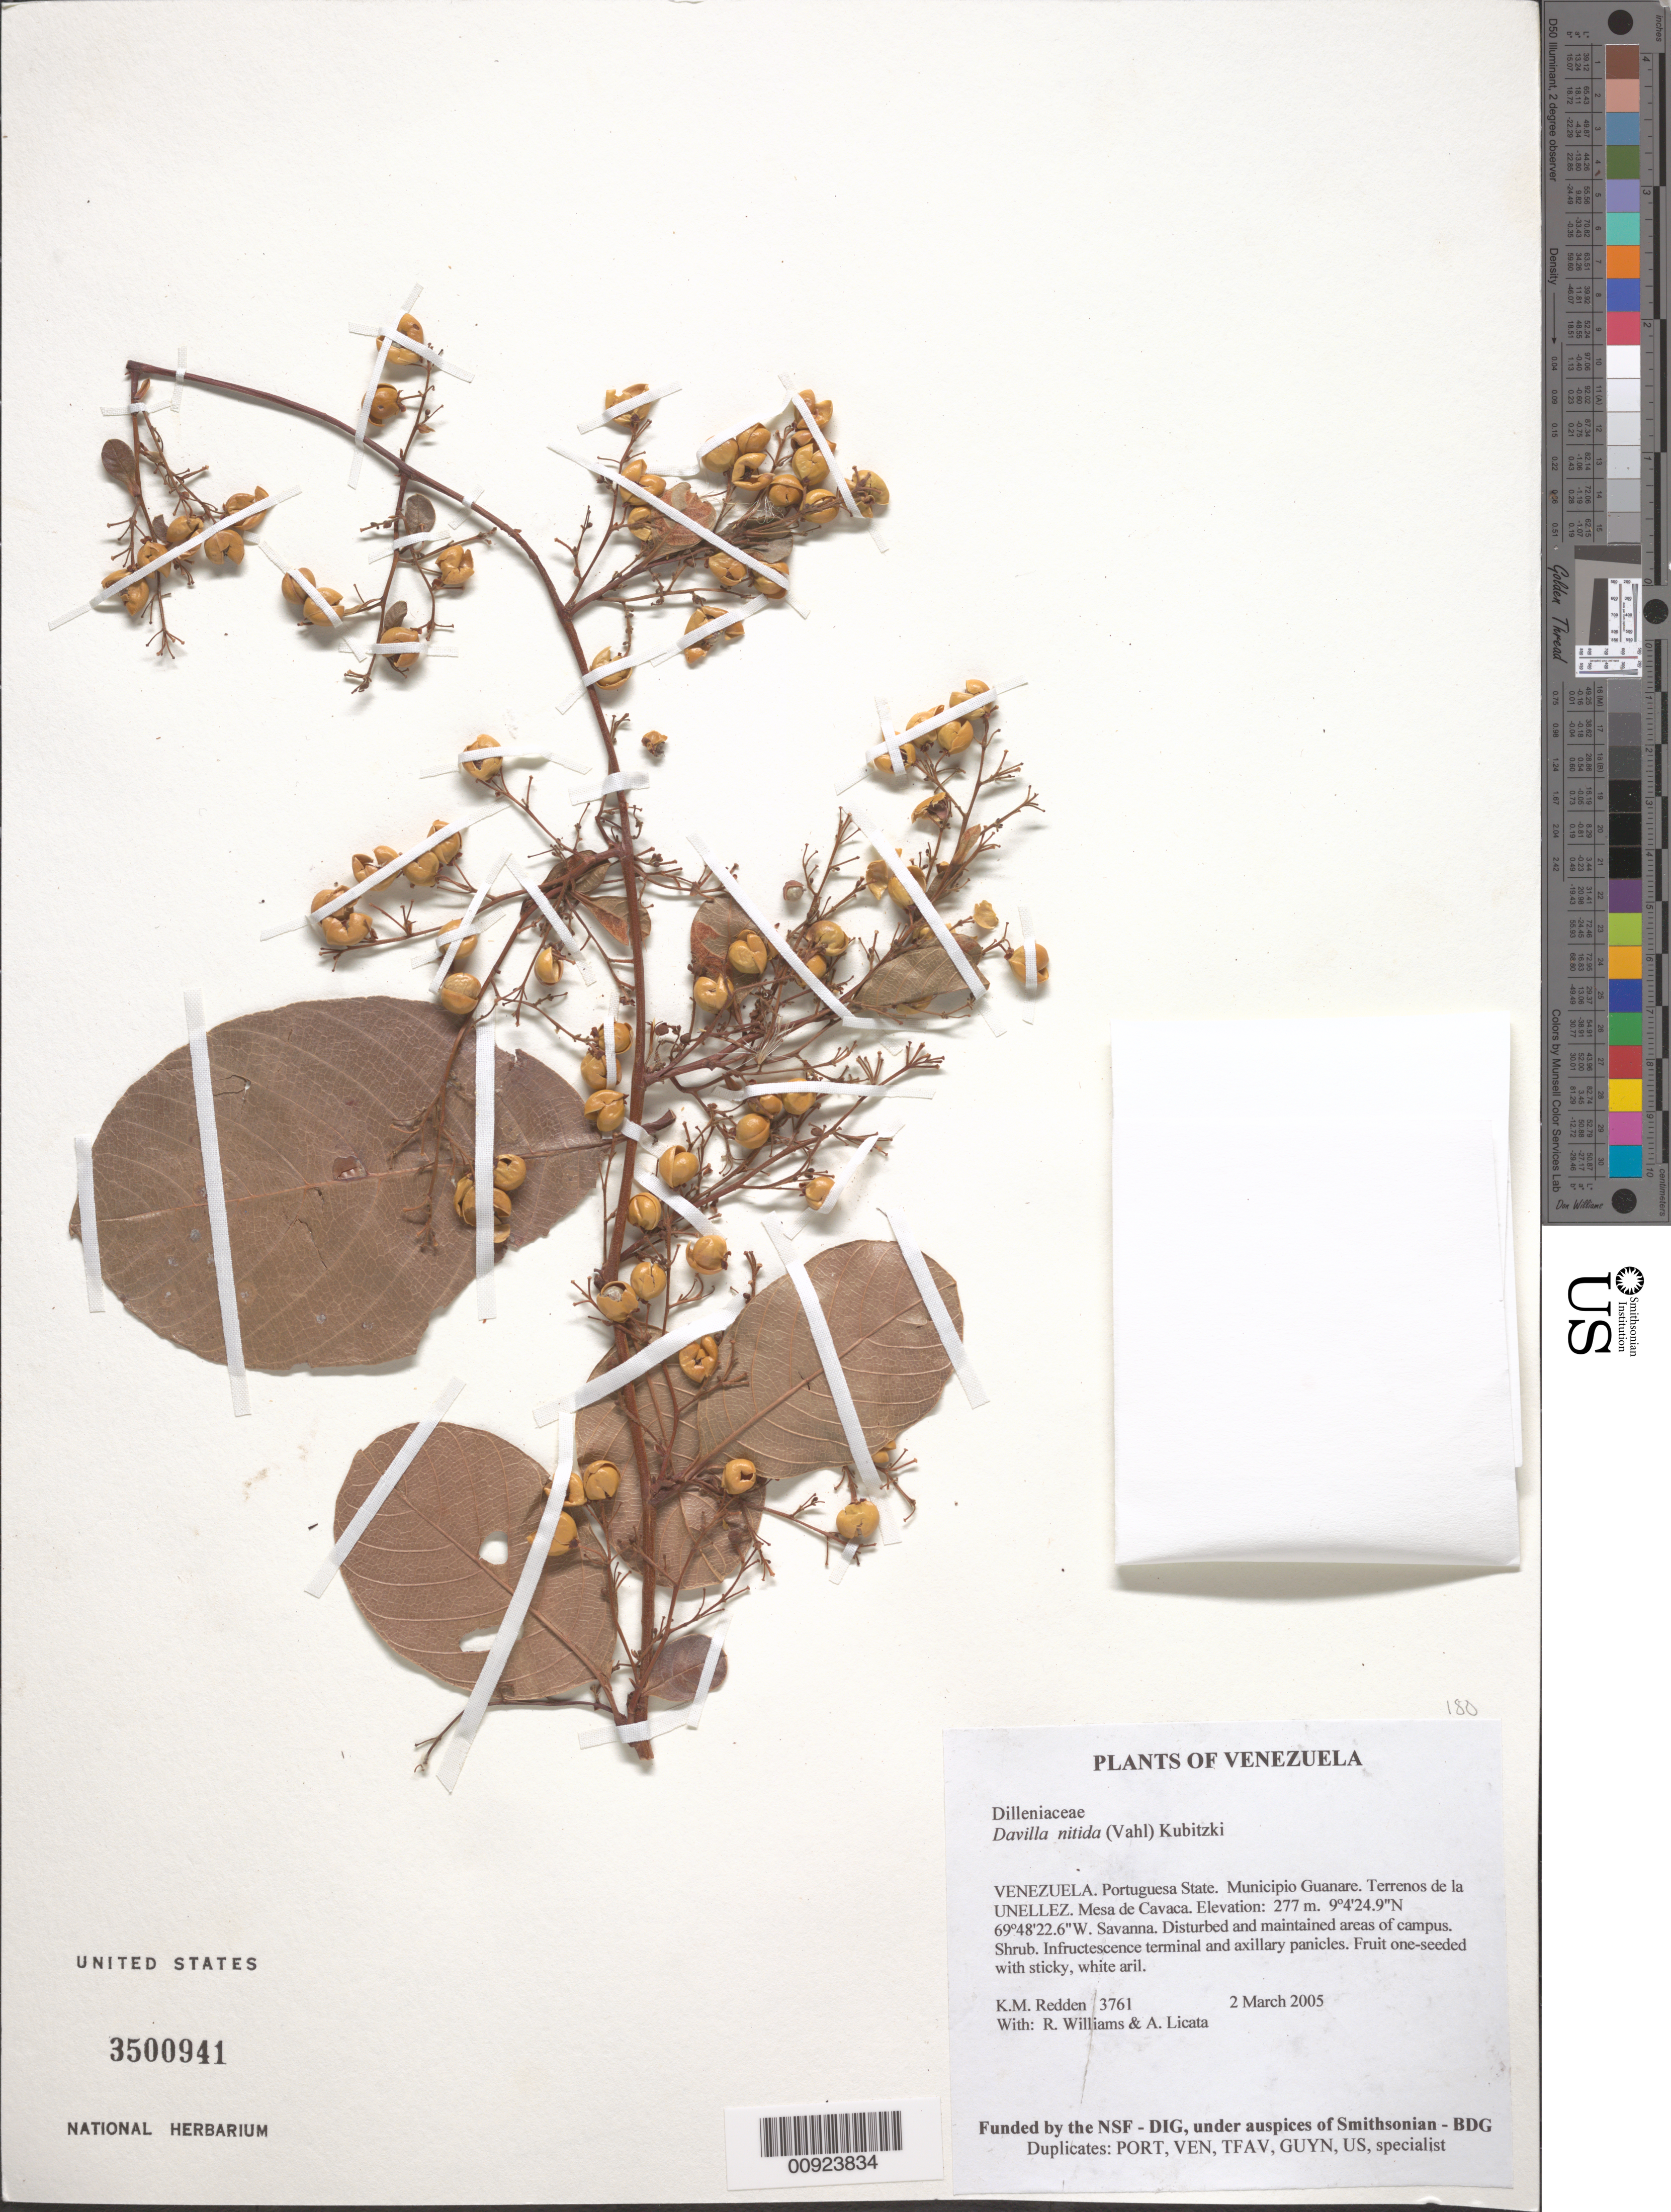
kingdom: Plantae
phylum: Tracheophyta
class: Magnoliopsida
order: Dilleniales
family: Dilleniaceae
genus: Davilla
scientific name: Davilla nitida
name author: (Vahl) Kubitzki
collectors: K. M. Redden, R. Williams & A. Licata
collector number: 3761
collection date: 2005-03-02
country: Venezuela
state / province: Portuguesa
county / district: Guanare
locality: Terrenos de la UNELLEZ. Mesa de Cavaca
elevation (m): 277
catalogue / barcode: US 3500941